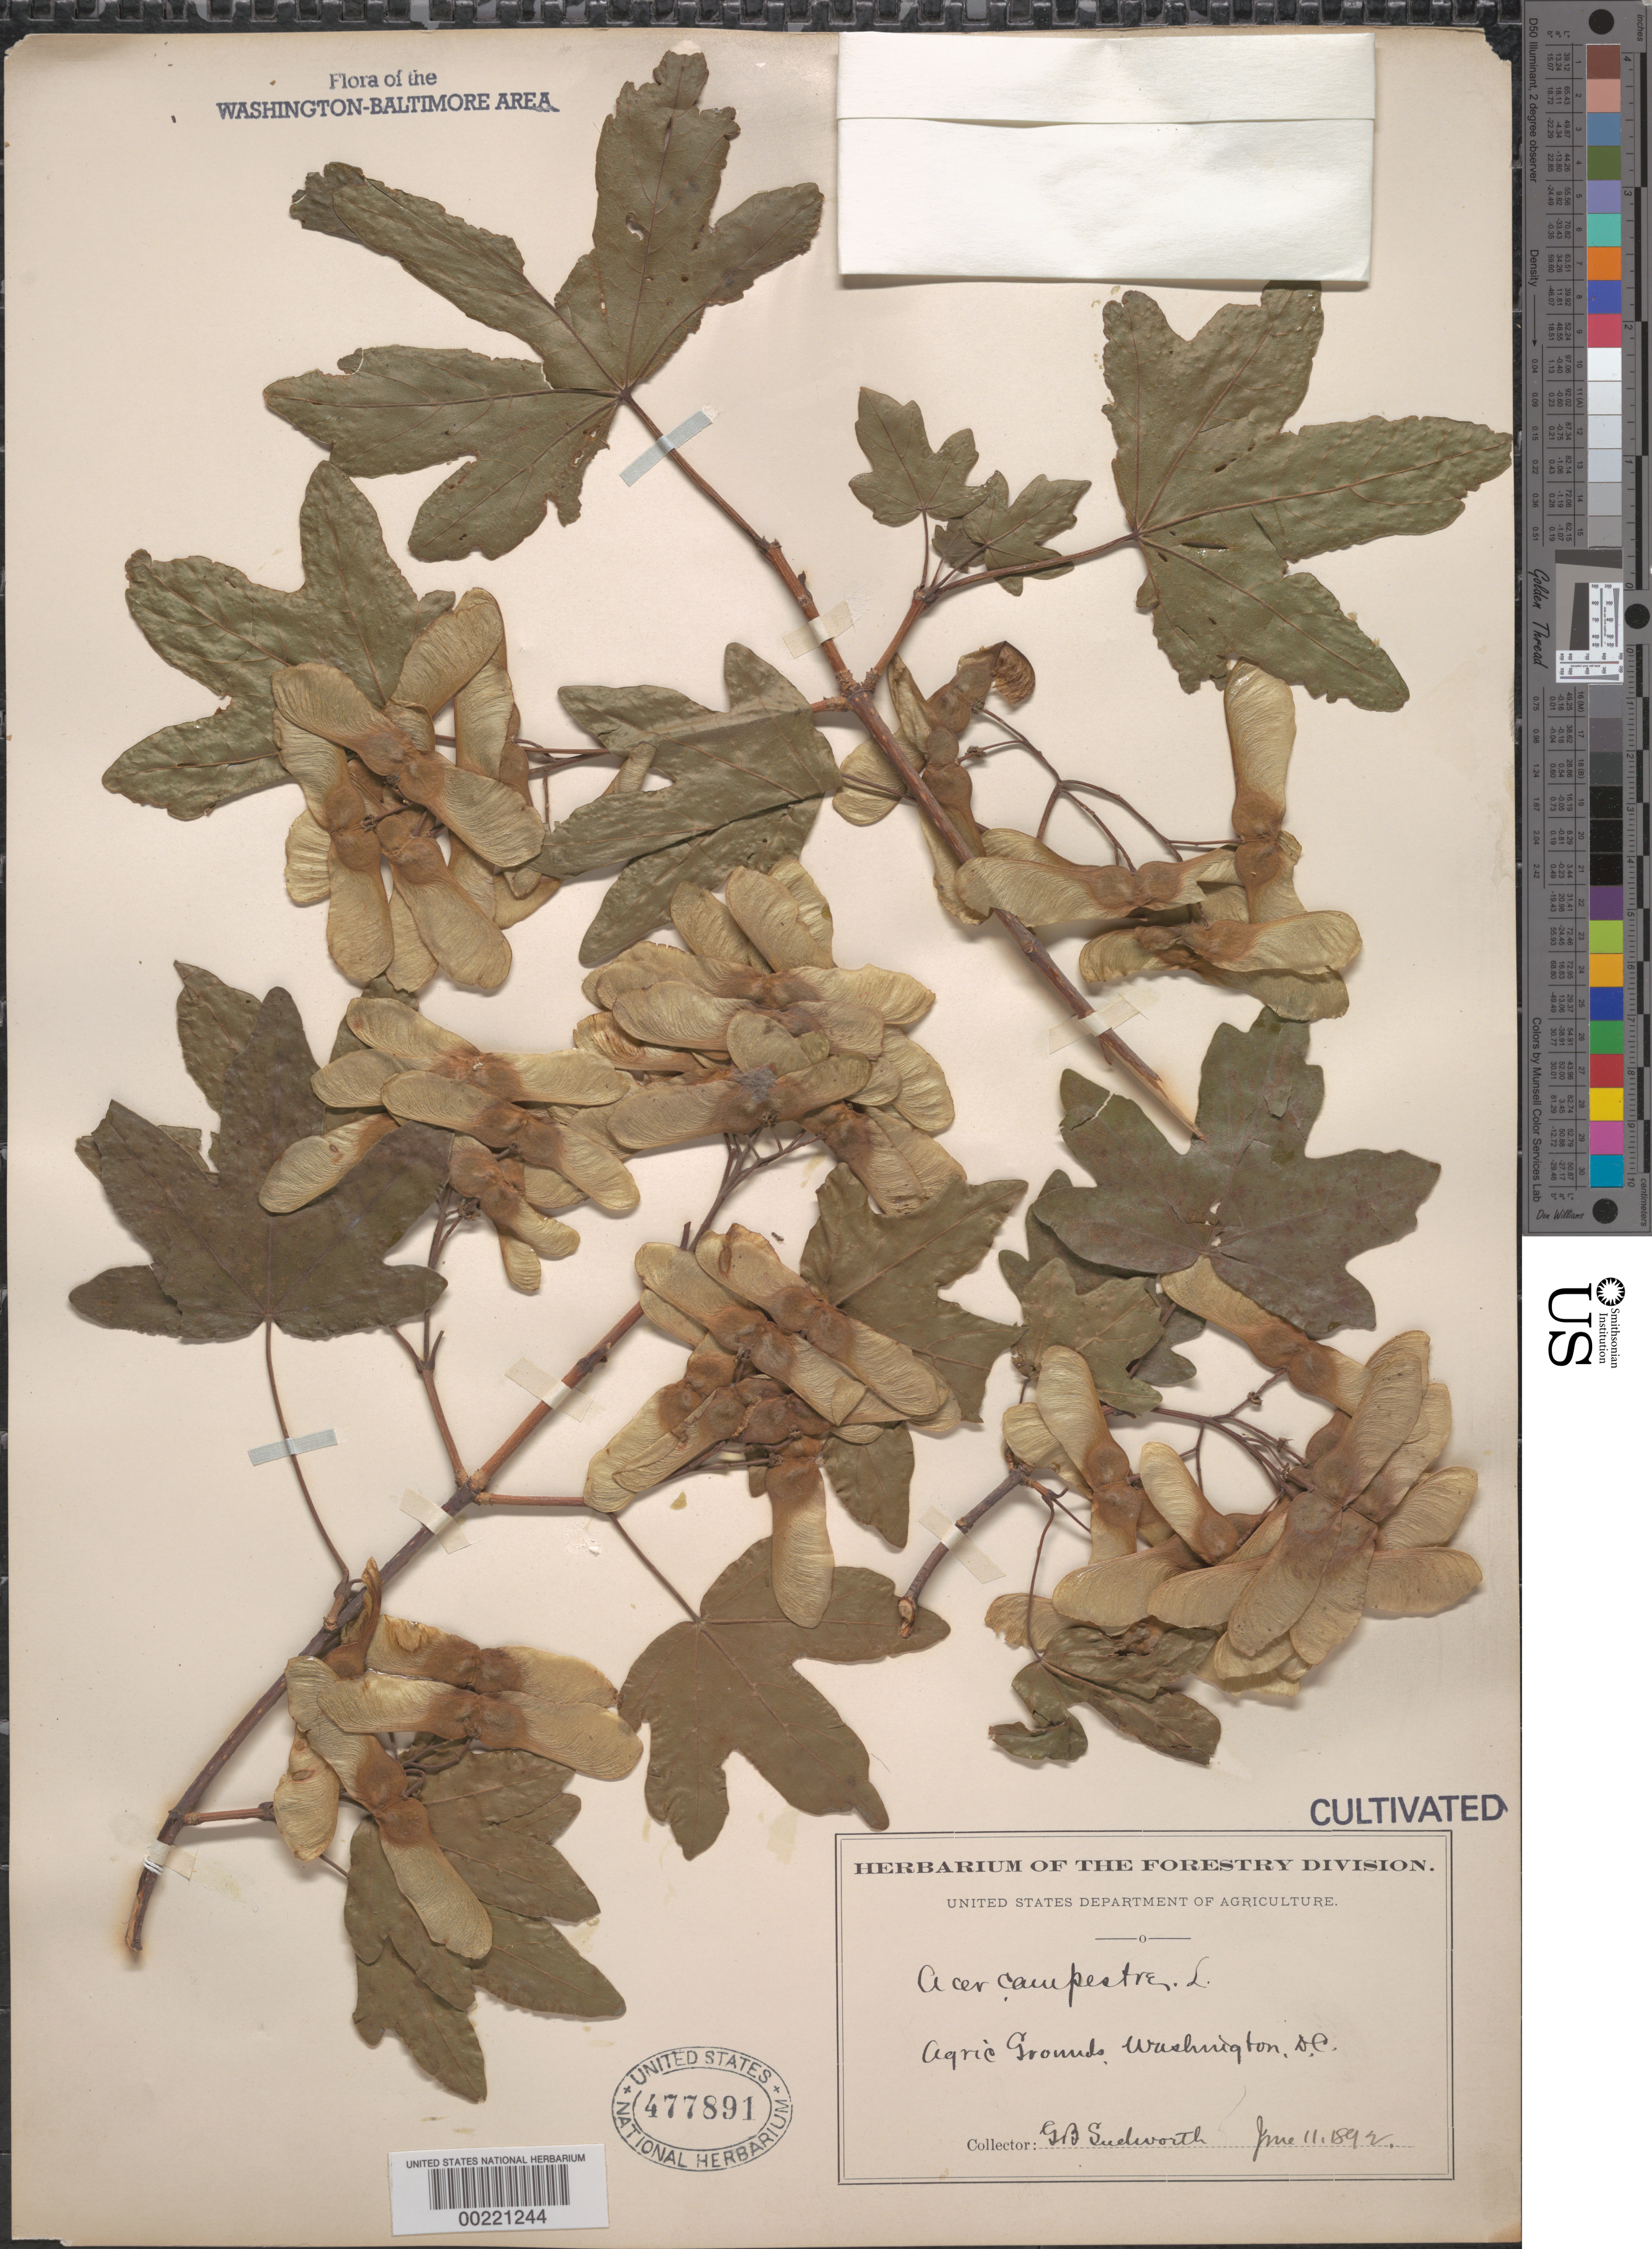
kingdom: Plantae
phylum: Tracheophyta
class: Magnoliopsida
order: Sapindales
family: Sapindaceae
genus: Acer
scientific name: Acer campestre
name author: L.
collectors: G. B. Sudworth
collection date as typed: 11 Jun 1892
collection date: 1892-06-11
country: United States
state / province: District of Columbia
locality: Department of Agriculture grounds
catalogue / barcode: US 477891